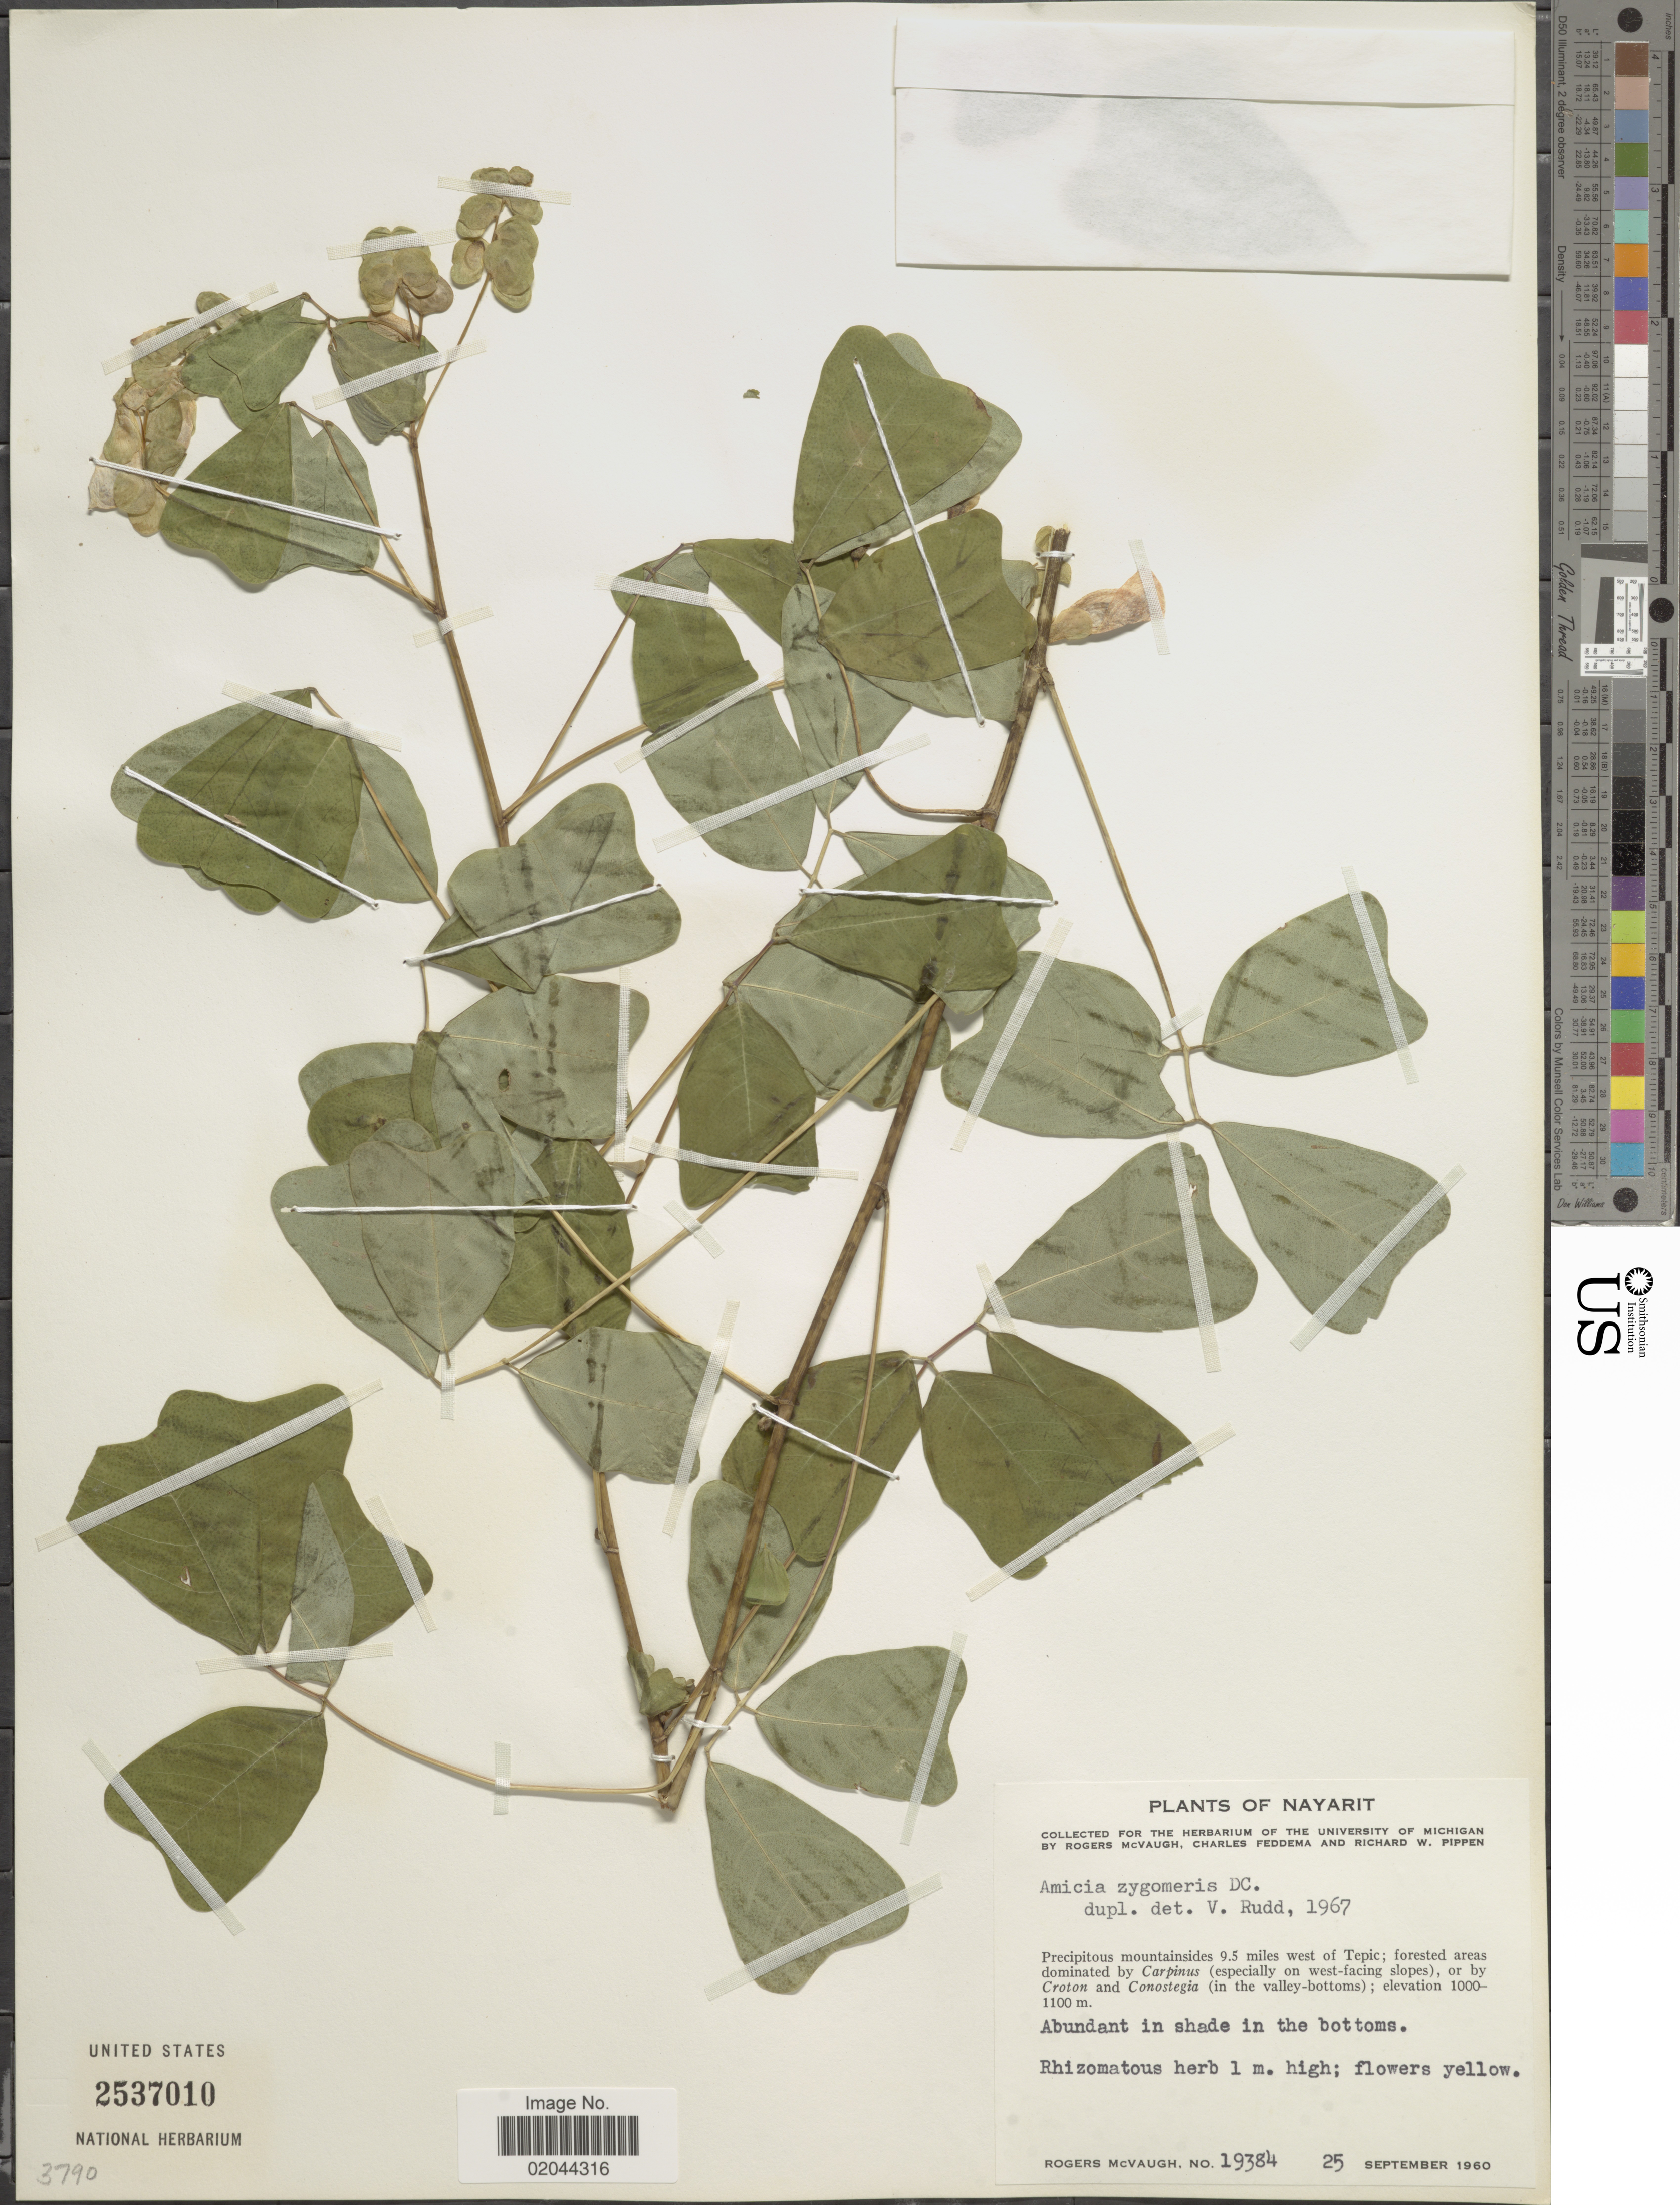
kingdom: Plantae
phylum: Tracheophyta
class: Magnoliopsida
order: Fabales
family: Fabaceae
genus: Amicia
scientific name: Amicia zygomeris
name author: DC.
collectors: R. McVaugh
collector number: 19384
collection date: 1960-09-25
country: Mexico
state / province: Nayarit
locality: Precipitous mountainsides 9.5 miles west of Tepic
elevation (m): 1000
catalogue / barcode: US 2537010